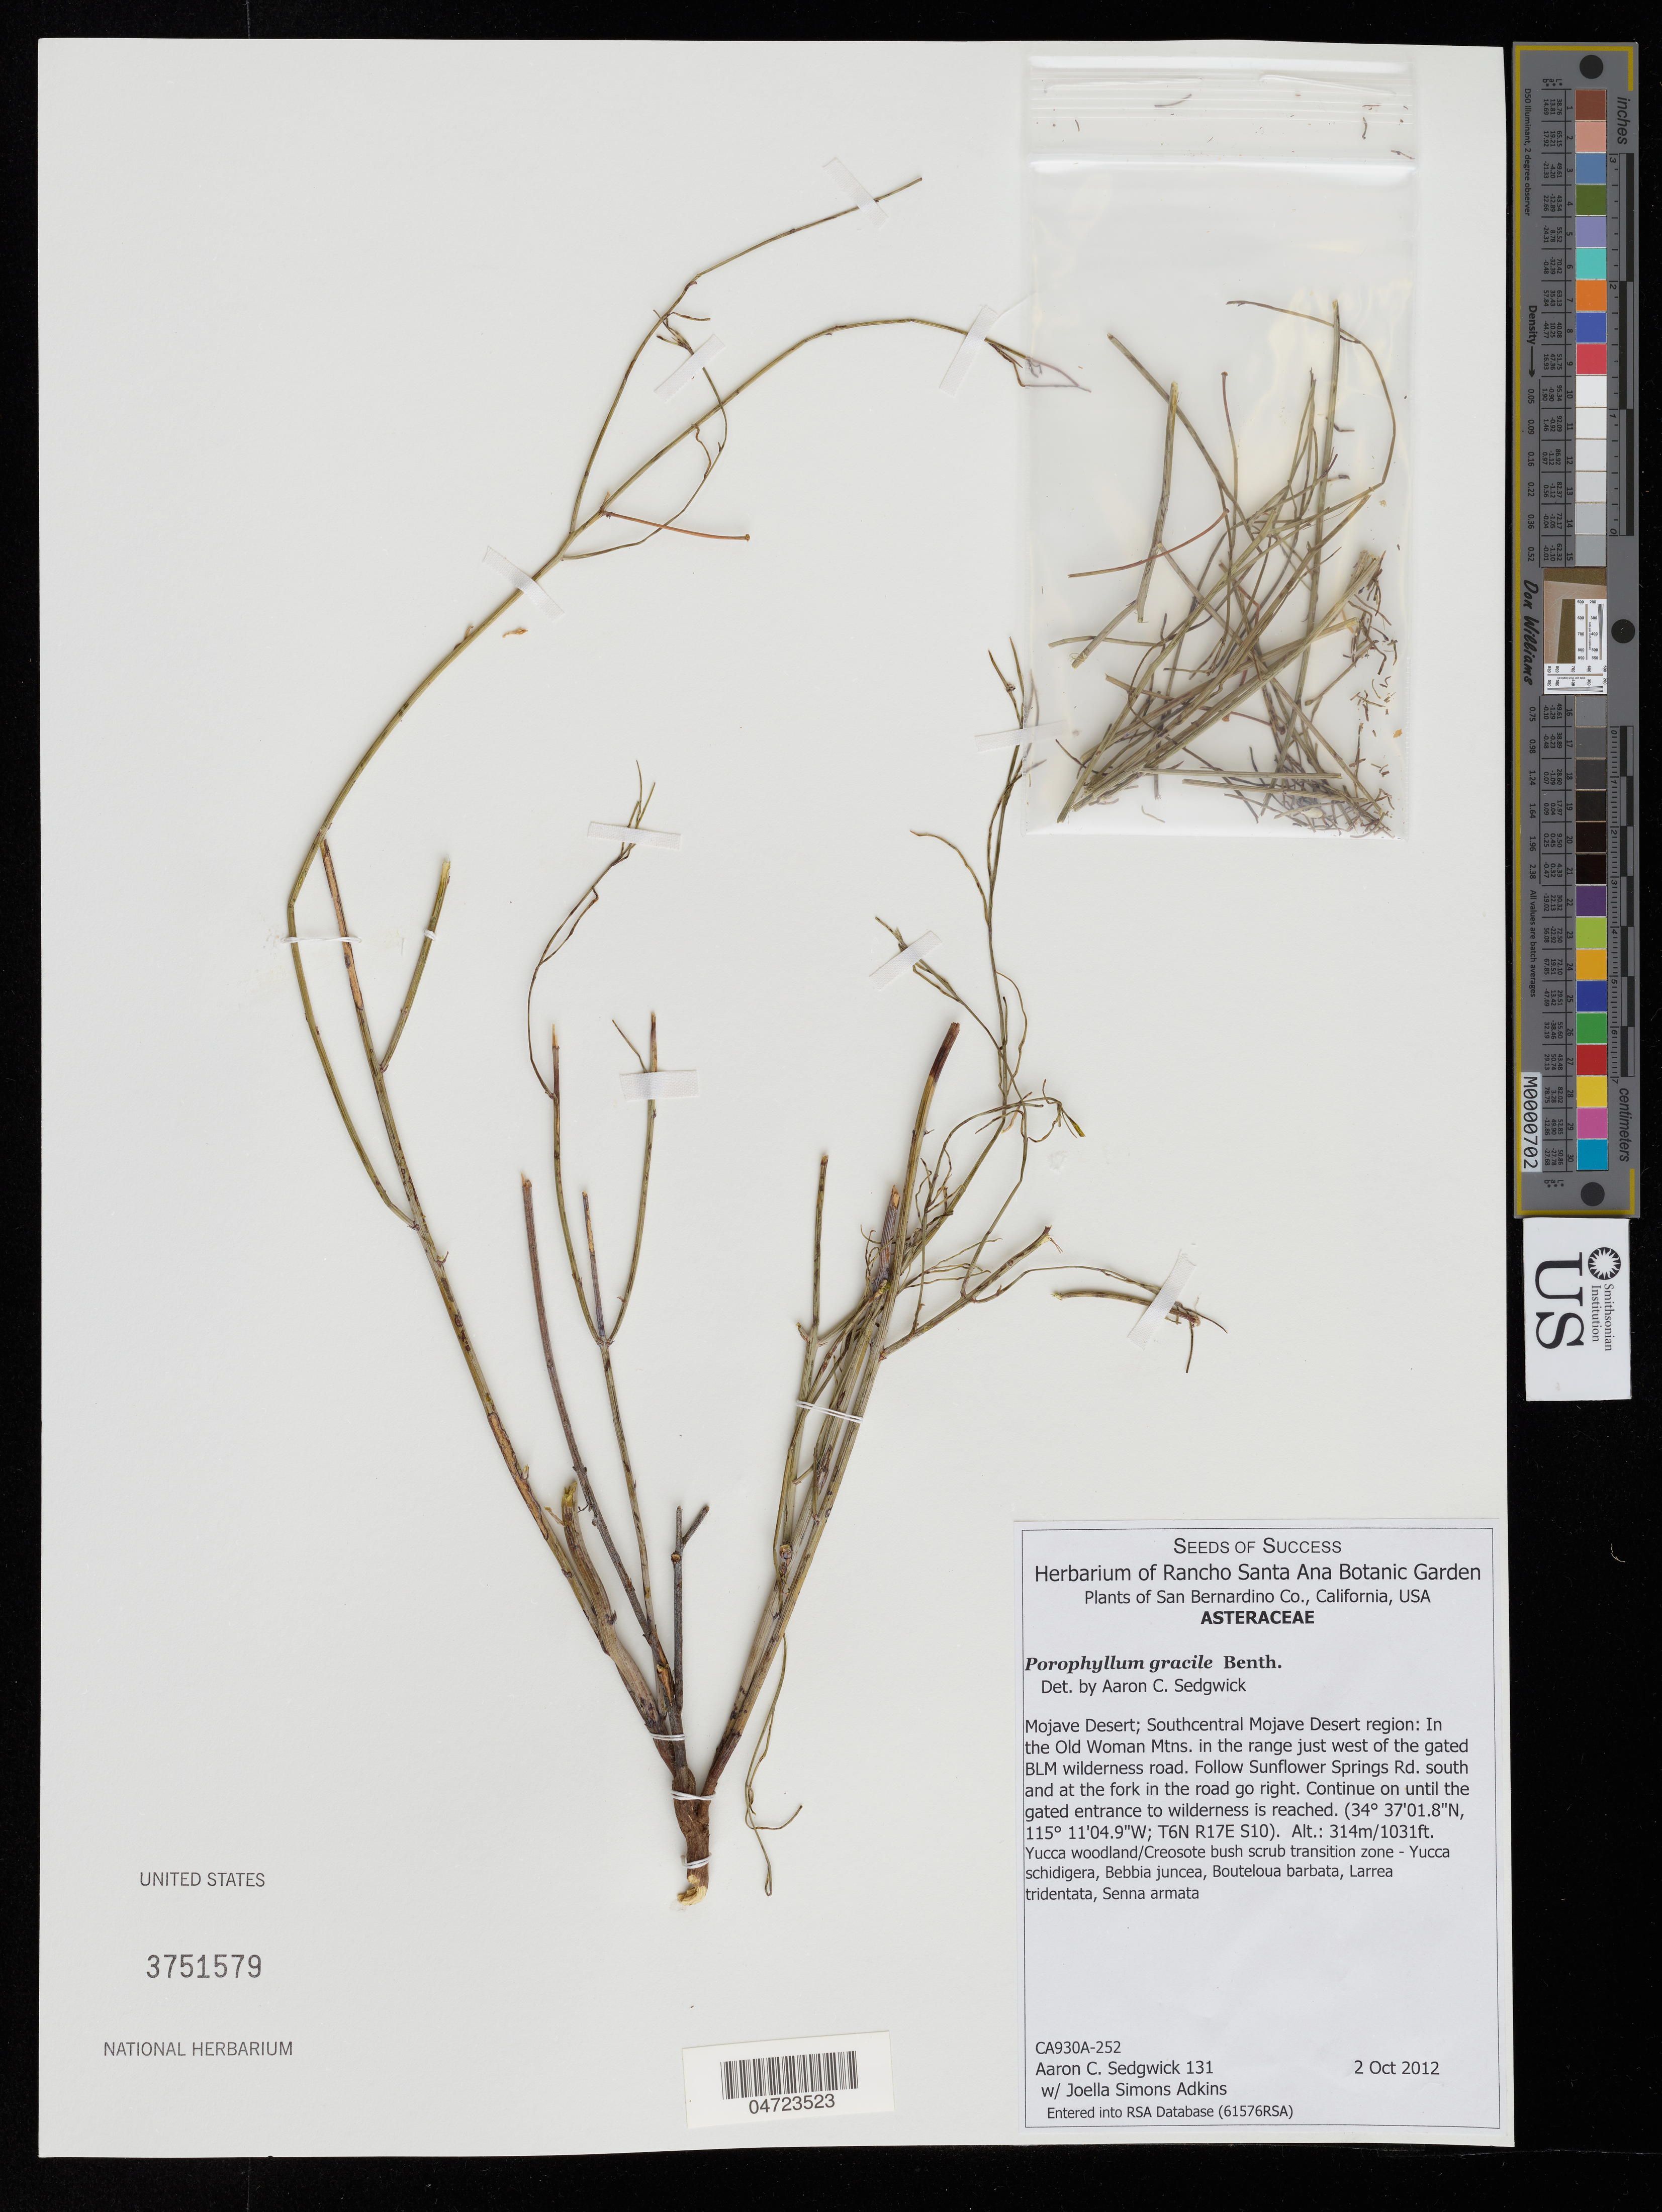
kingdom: Plantae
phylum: Tracheophyta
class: Magnoliopsida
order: Asterales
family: Asteraceae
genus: Porophyllum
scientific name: Porophyllum gracile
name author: Benth.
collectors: A. Sedgwick & J. Simons-Adkins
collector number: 131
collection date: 2012-10-02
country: United States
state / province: California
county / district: San Bernardino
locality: San Bernardino Co. Mojave Desert; Southcentral Mojave Desert region: In the Old Woman Mtns. in the range just west of the gated BLM Wilderness road. Follow Sunflower Springs Rd. south and at the fork in the road go right. Continue on until the gated entrance to wilderness is reached. (T6N R17E S10).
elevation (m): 314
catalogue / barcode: US 3751579